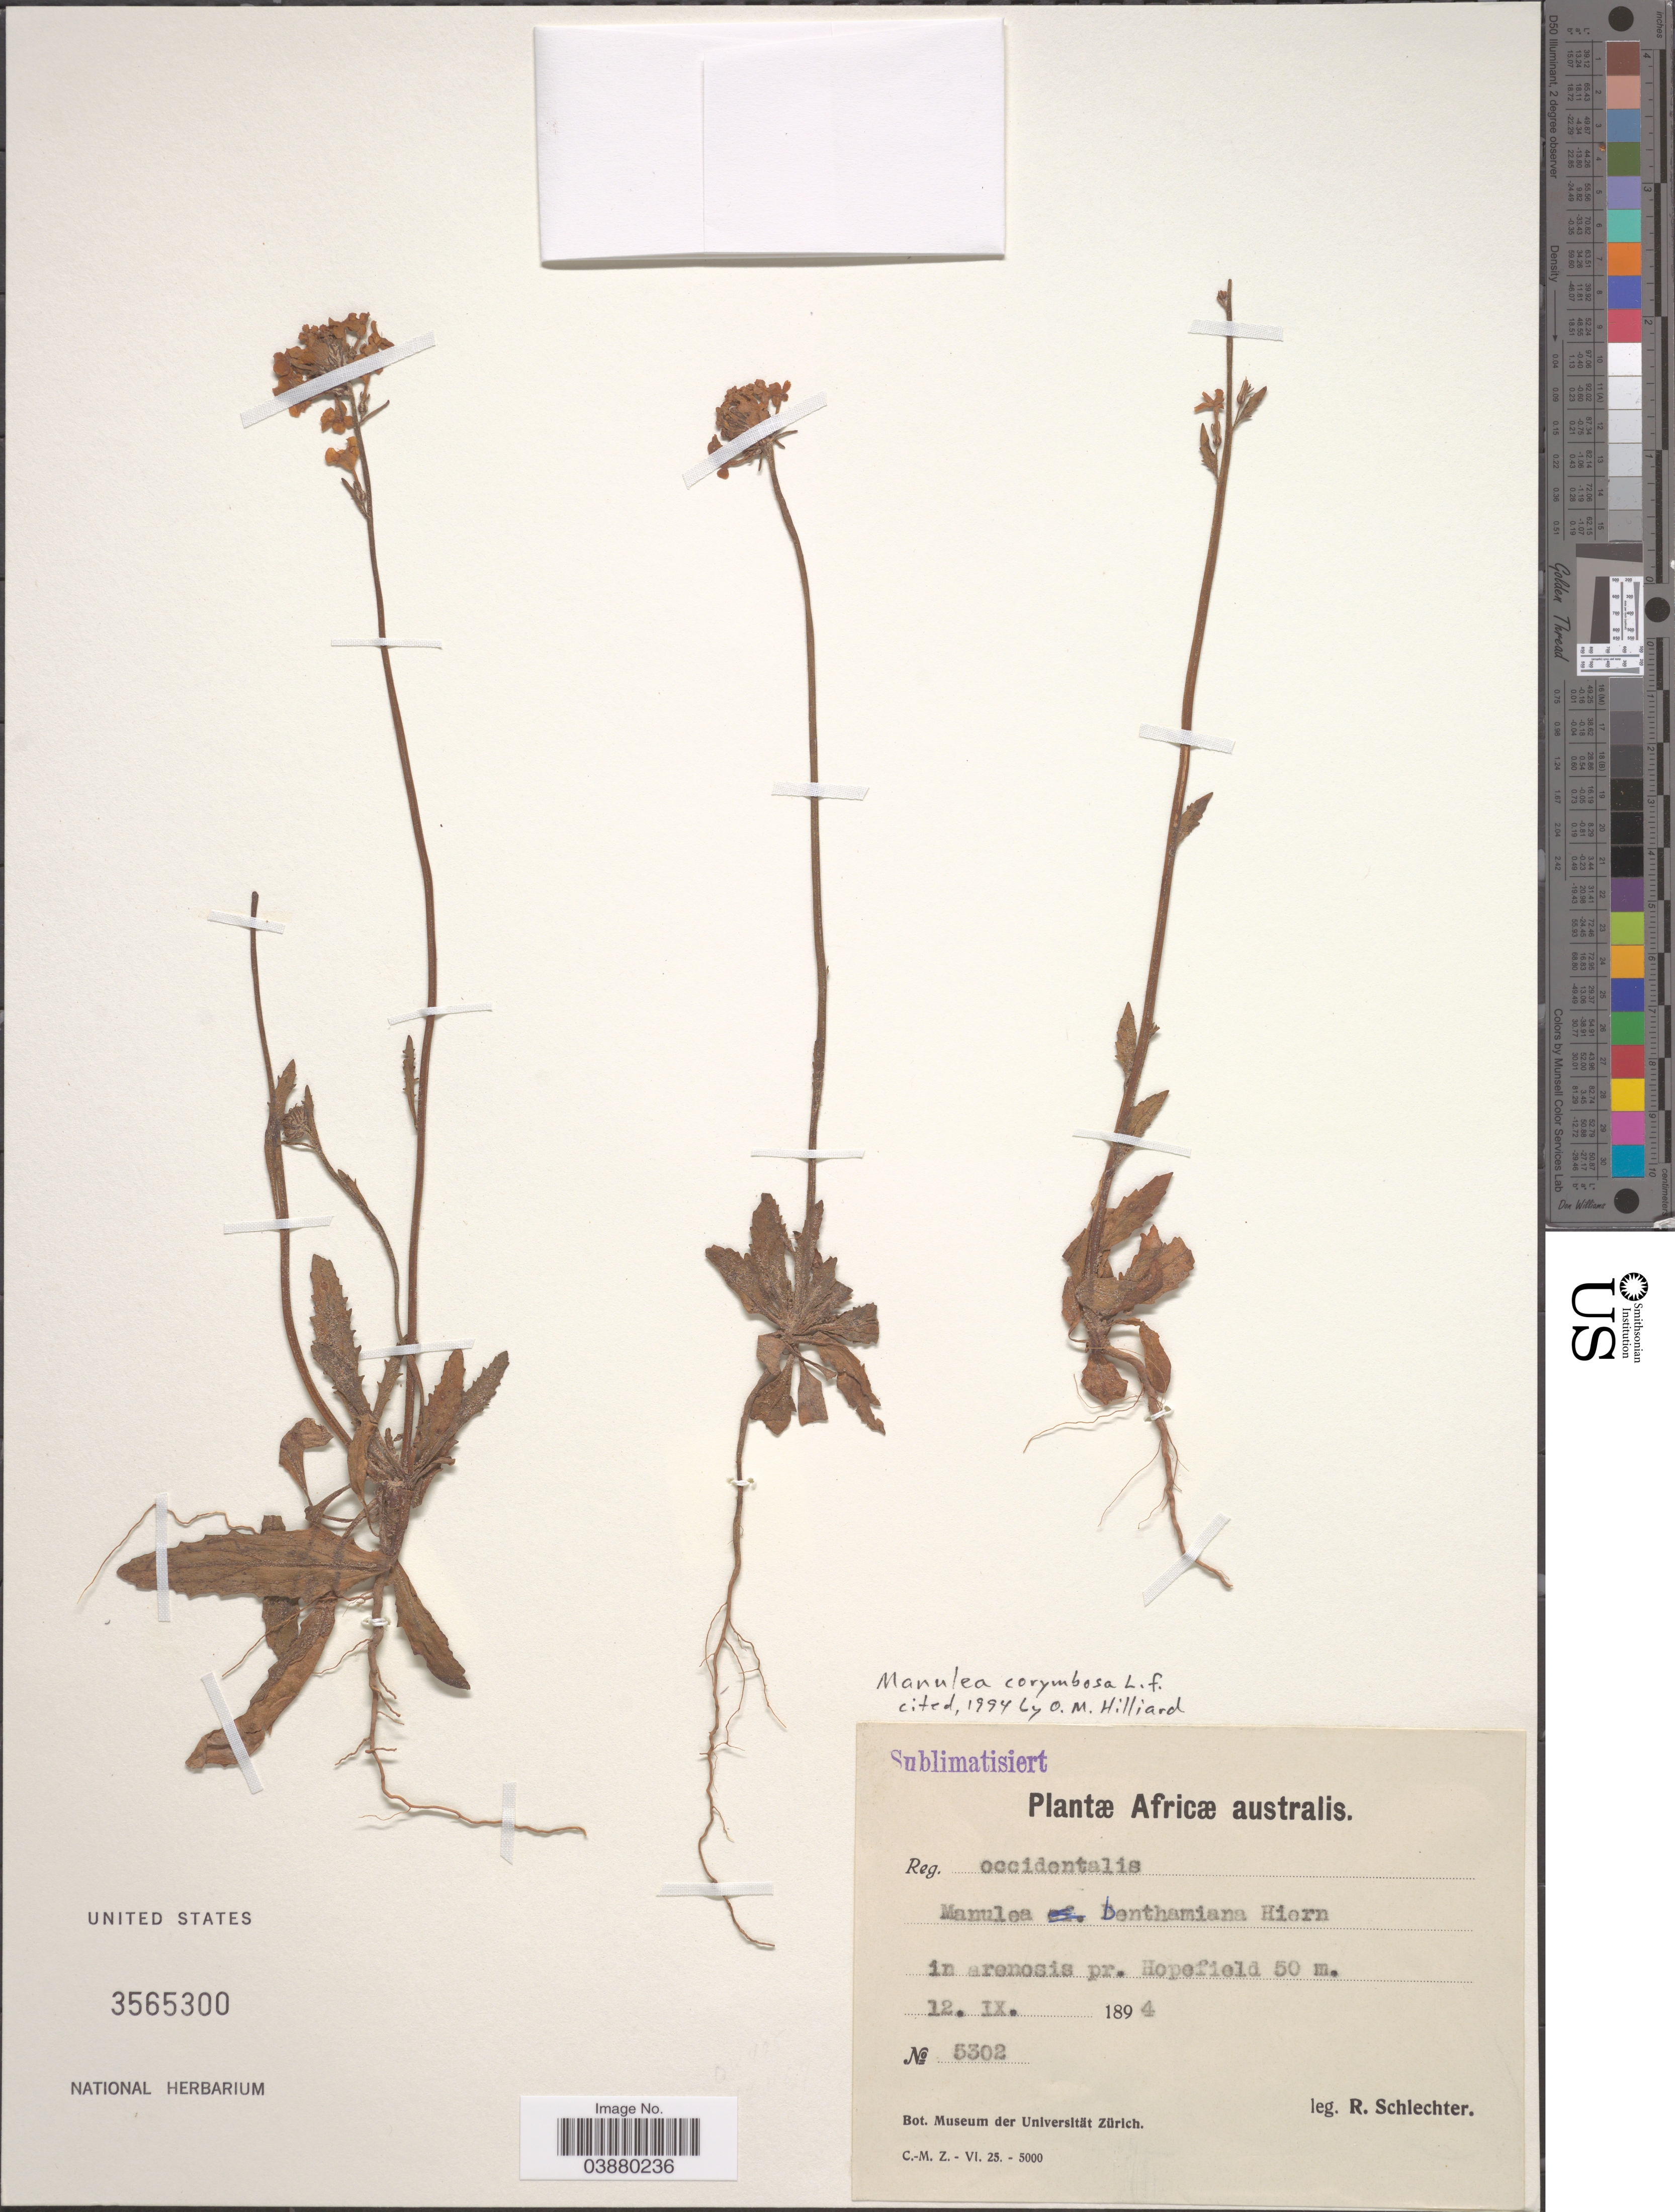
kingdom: Plantae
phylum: Tracheophyta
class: Magnoliopsida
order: Lamiales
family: Scrophulariaceae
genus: Manulea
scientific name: Manulea corymbosa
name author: L. f.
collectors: F. R. R. Schlechter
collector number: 5302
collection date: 1894-09-12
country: South Africa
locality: Africæ australis. Reg. occidentalis. In arenosis pr. Hopefield.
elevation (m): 50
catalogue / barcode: US 3565300